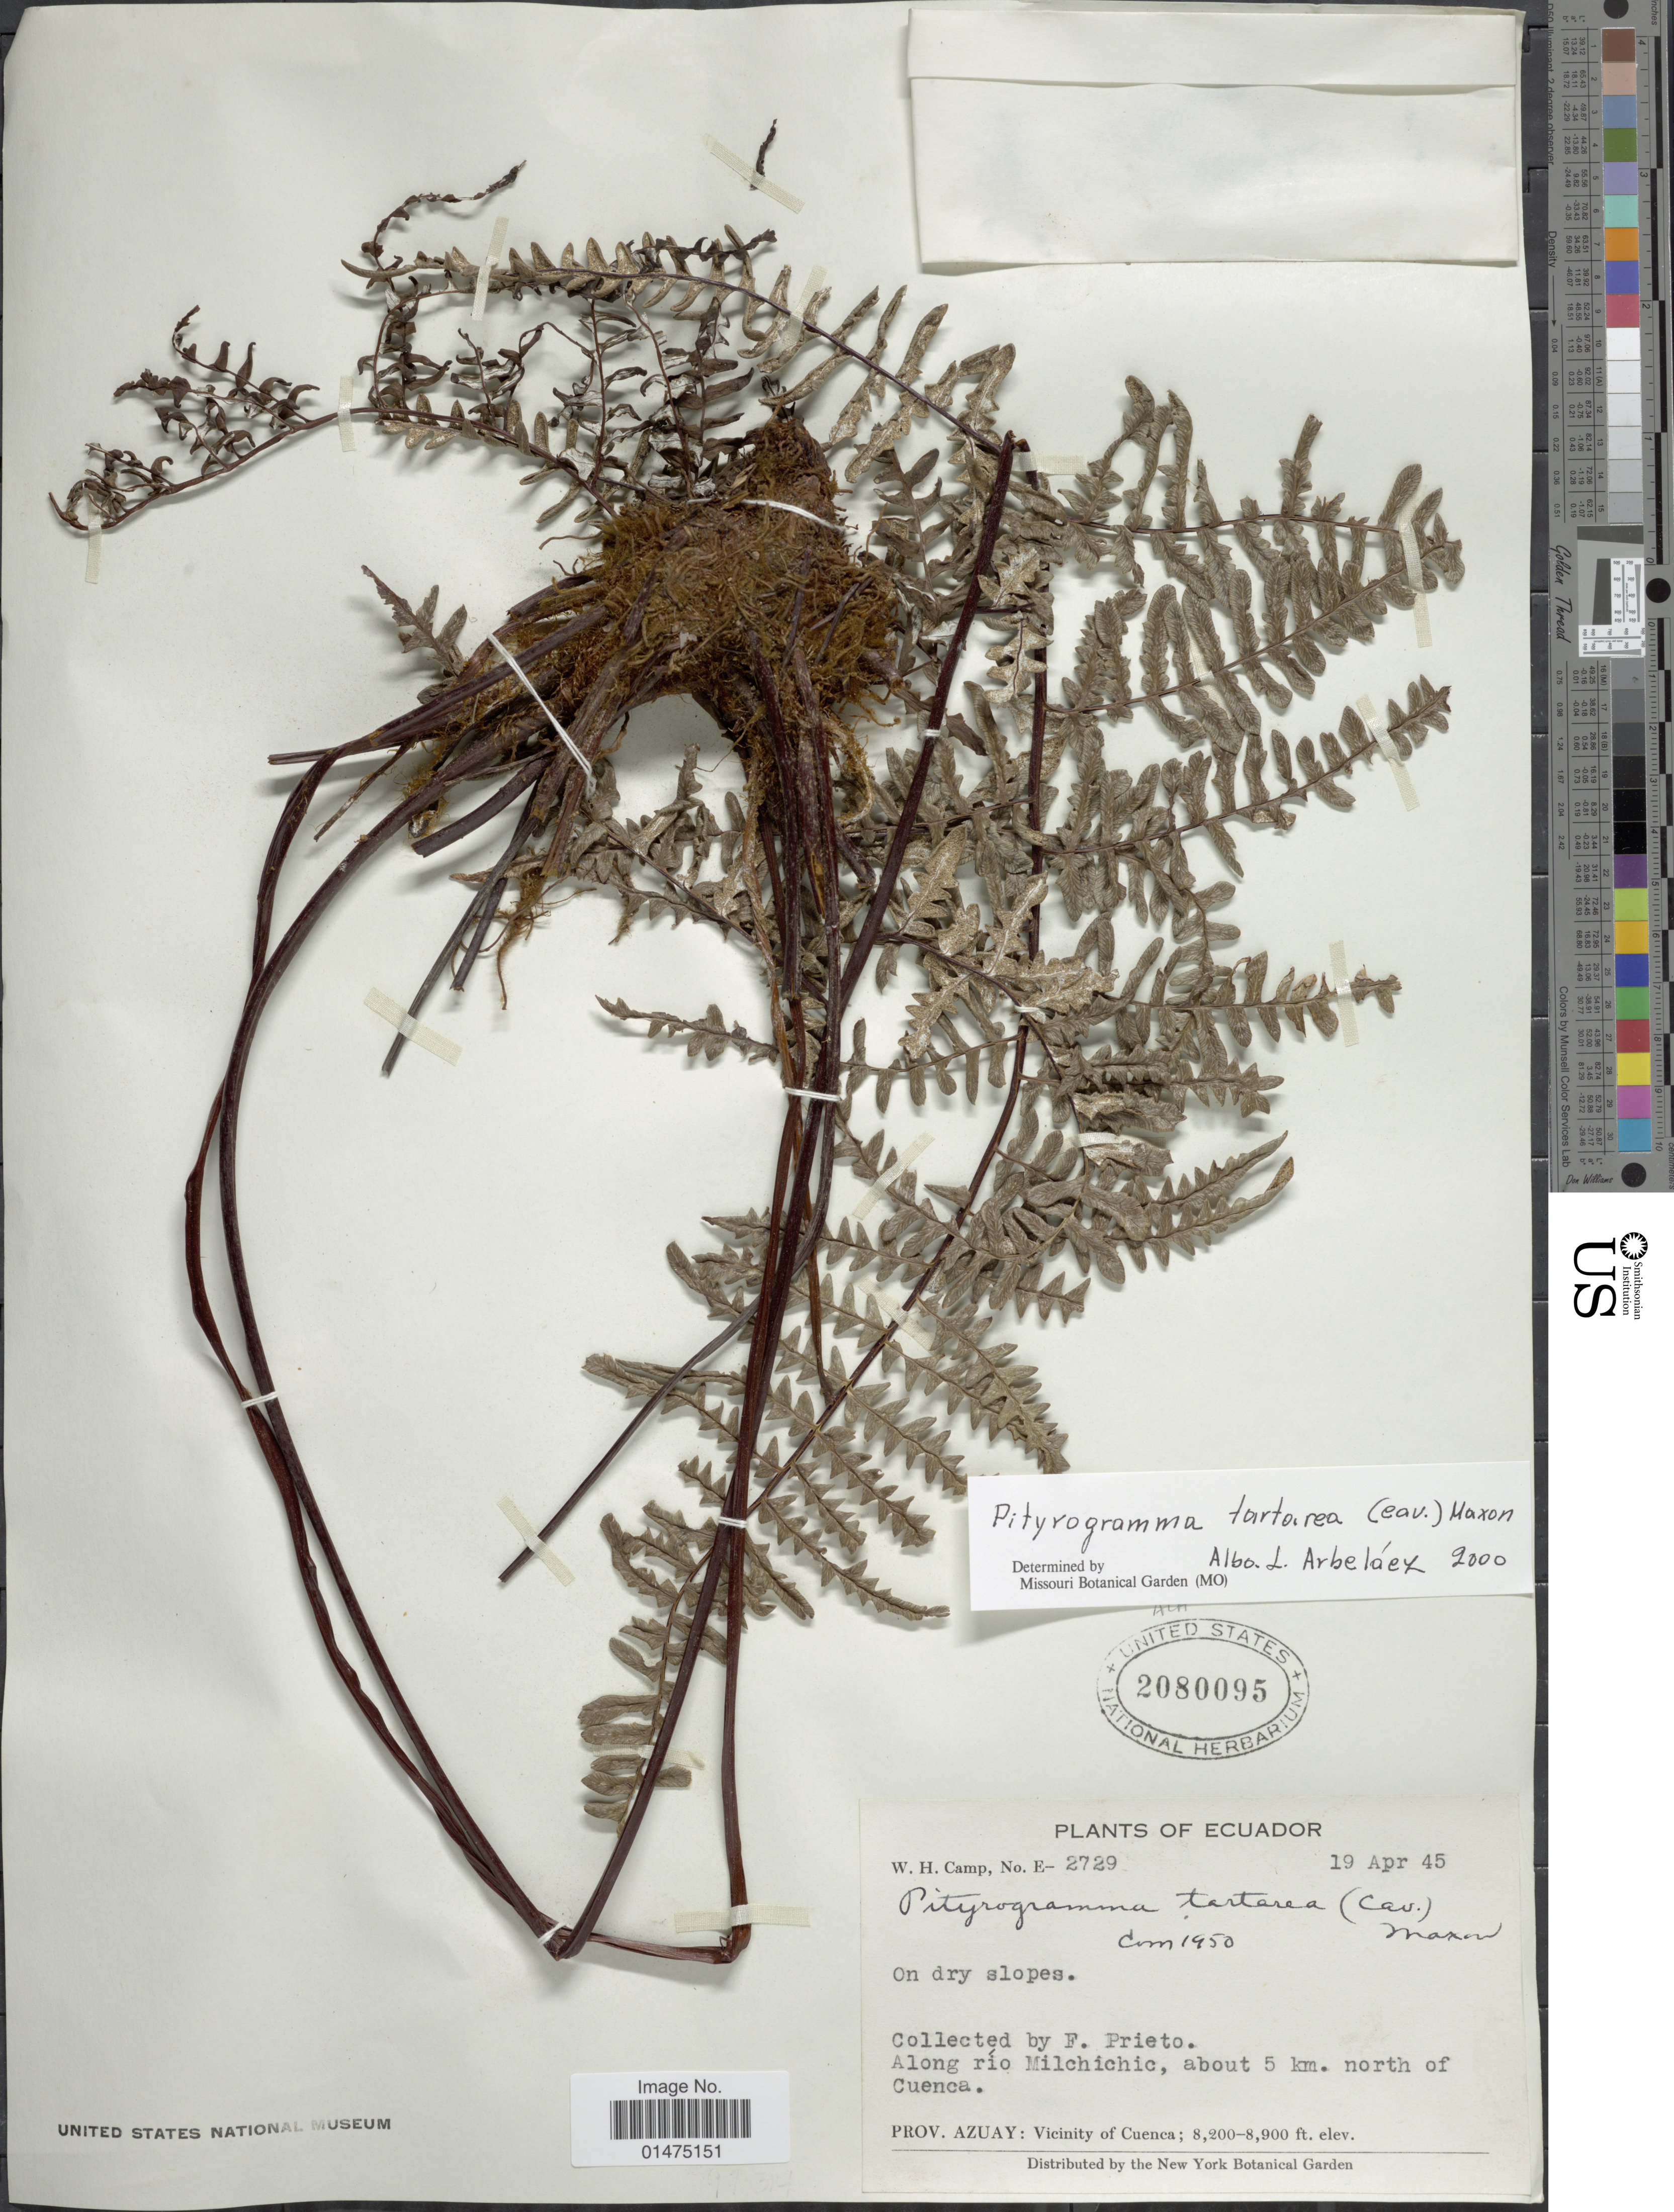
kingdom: Plantae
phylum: Tracheophyta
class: Polypodiopsida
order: Polypodiales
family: Pteridaceae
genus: Pityrogramma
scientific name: Pityrogramma tartarea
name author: (Cav.) Maxon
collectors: F. Prieto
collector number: E-2729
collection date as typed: Transcribed d/m/y: 19/4/45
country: Ecuador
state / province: Azuay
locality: Along río Milchichic, about 5 km. north of Cuenca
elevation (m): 2499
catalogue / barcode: US 2080095